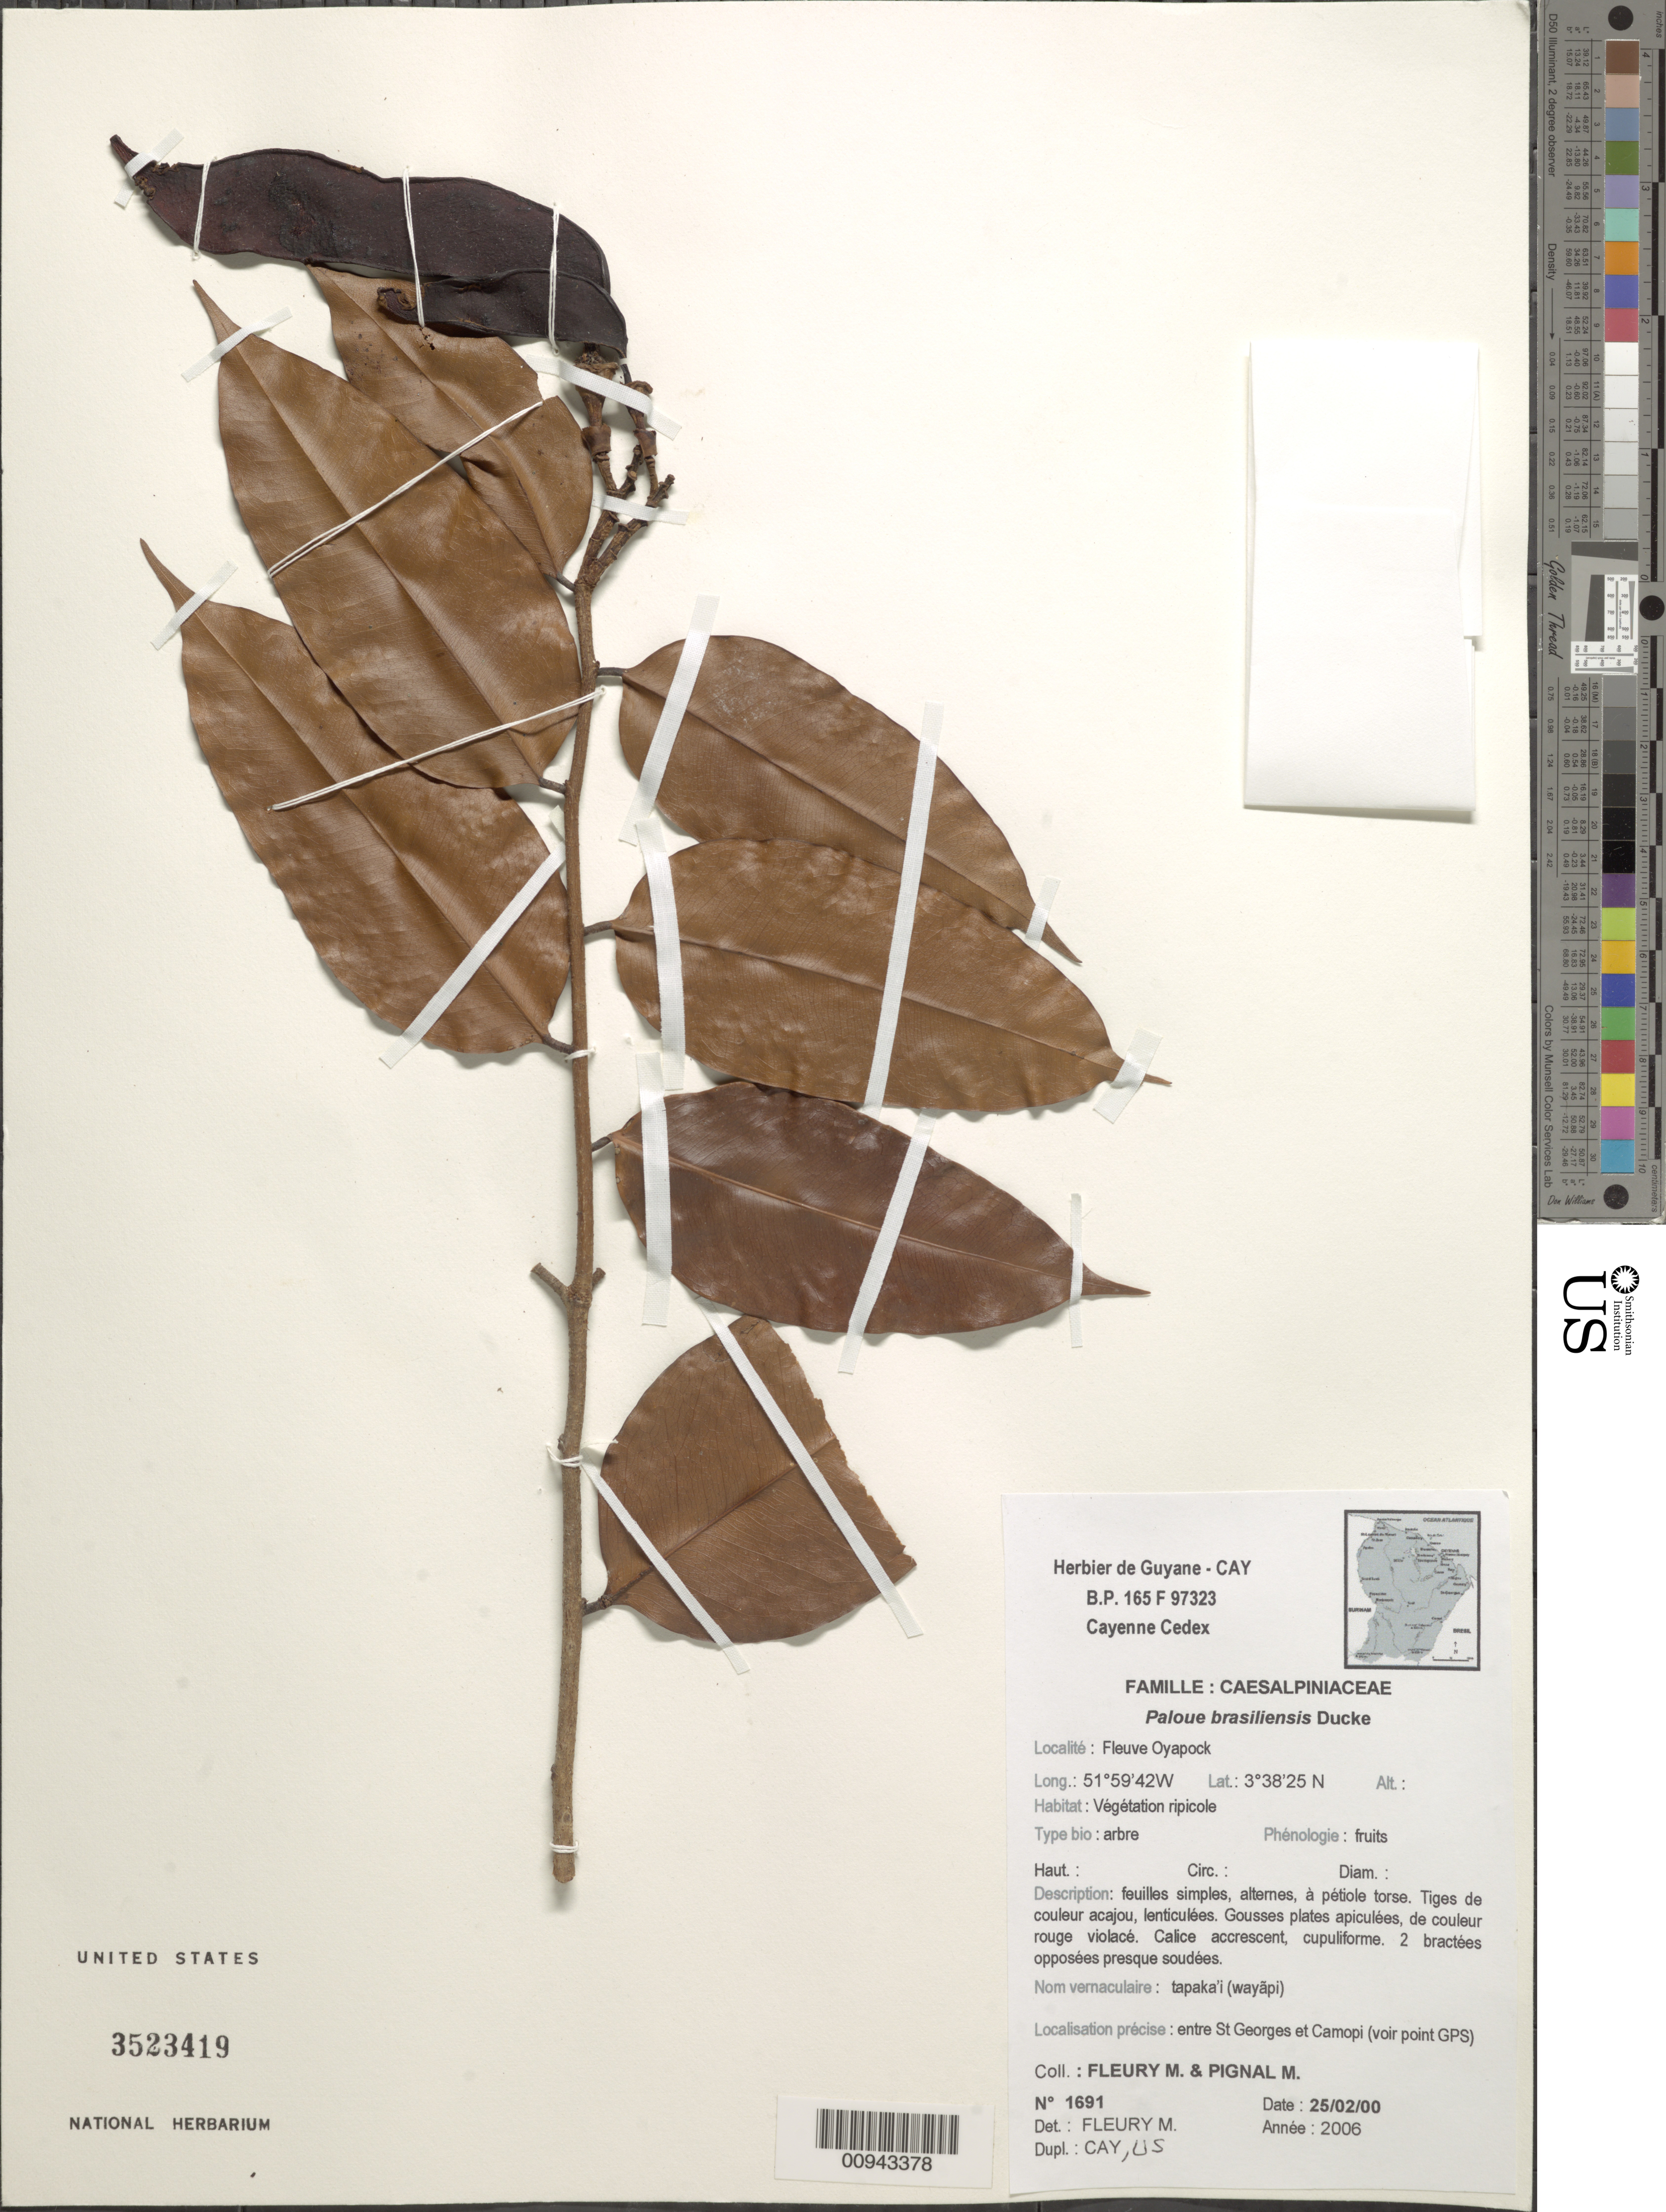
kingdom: Plantae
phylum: Tracheophyta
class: Magnoliopsida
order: Fabales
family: Fabaceae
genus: Paloue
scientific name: Paloue brasiliensis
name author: Ducke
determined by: Fleury, M.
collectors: M. Fleury & M. Pignal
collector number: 1619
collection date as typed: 25-Feb-00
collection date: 2000-02-25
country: French Guiana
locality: Fleuve Oyapock, entre St Georges et Camopi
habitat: Vegetation ripicole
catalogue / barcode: US 3523419